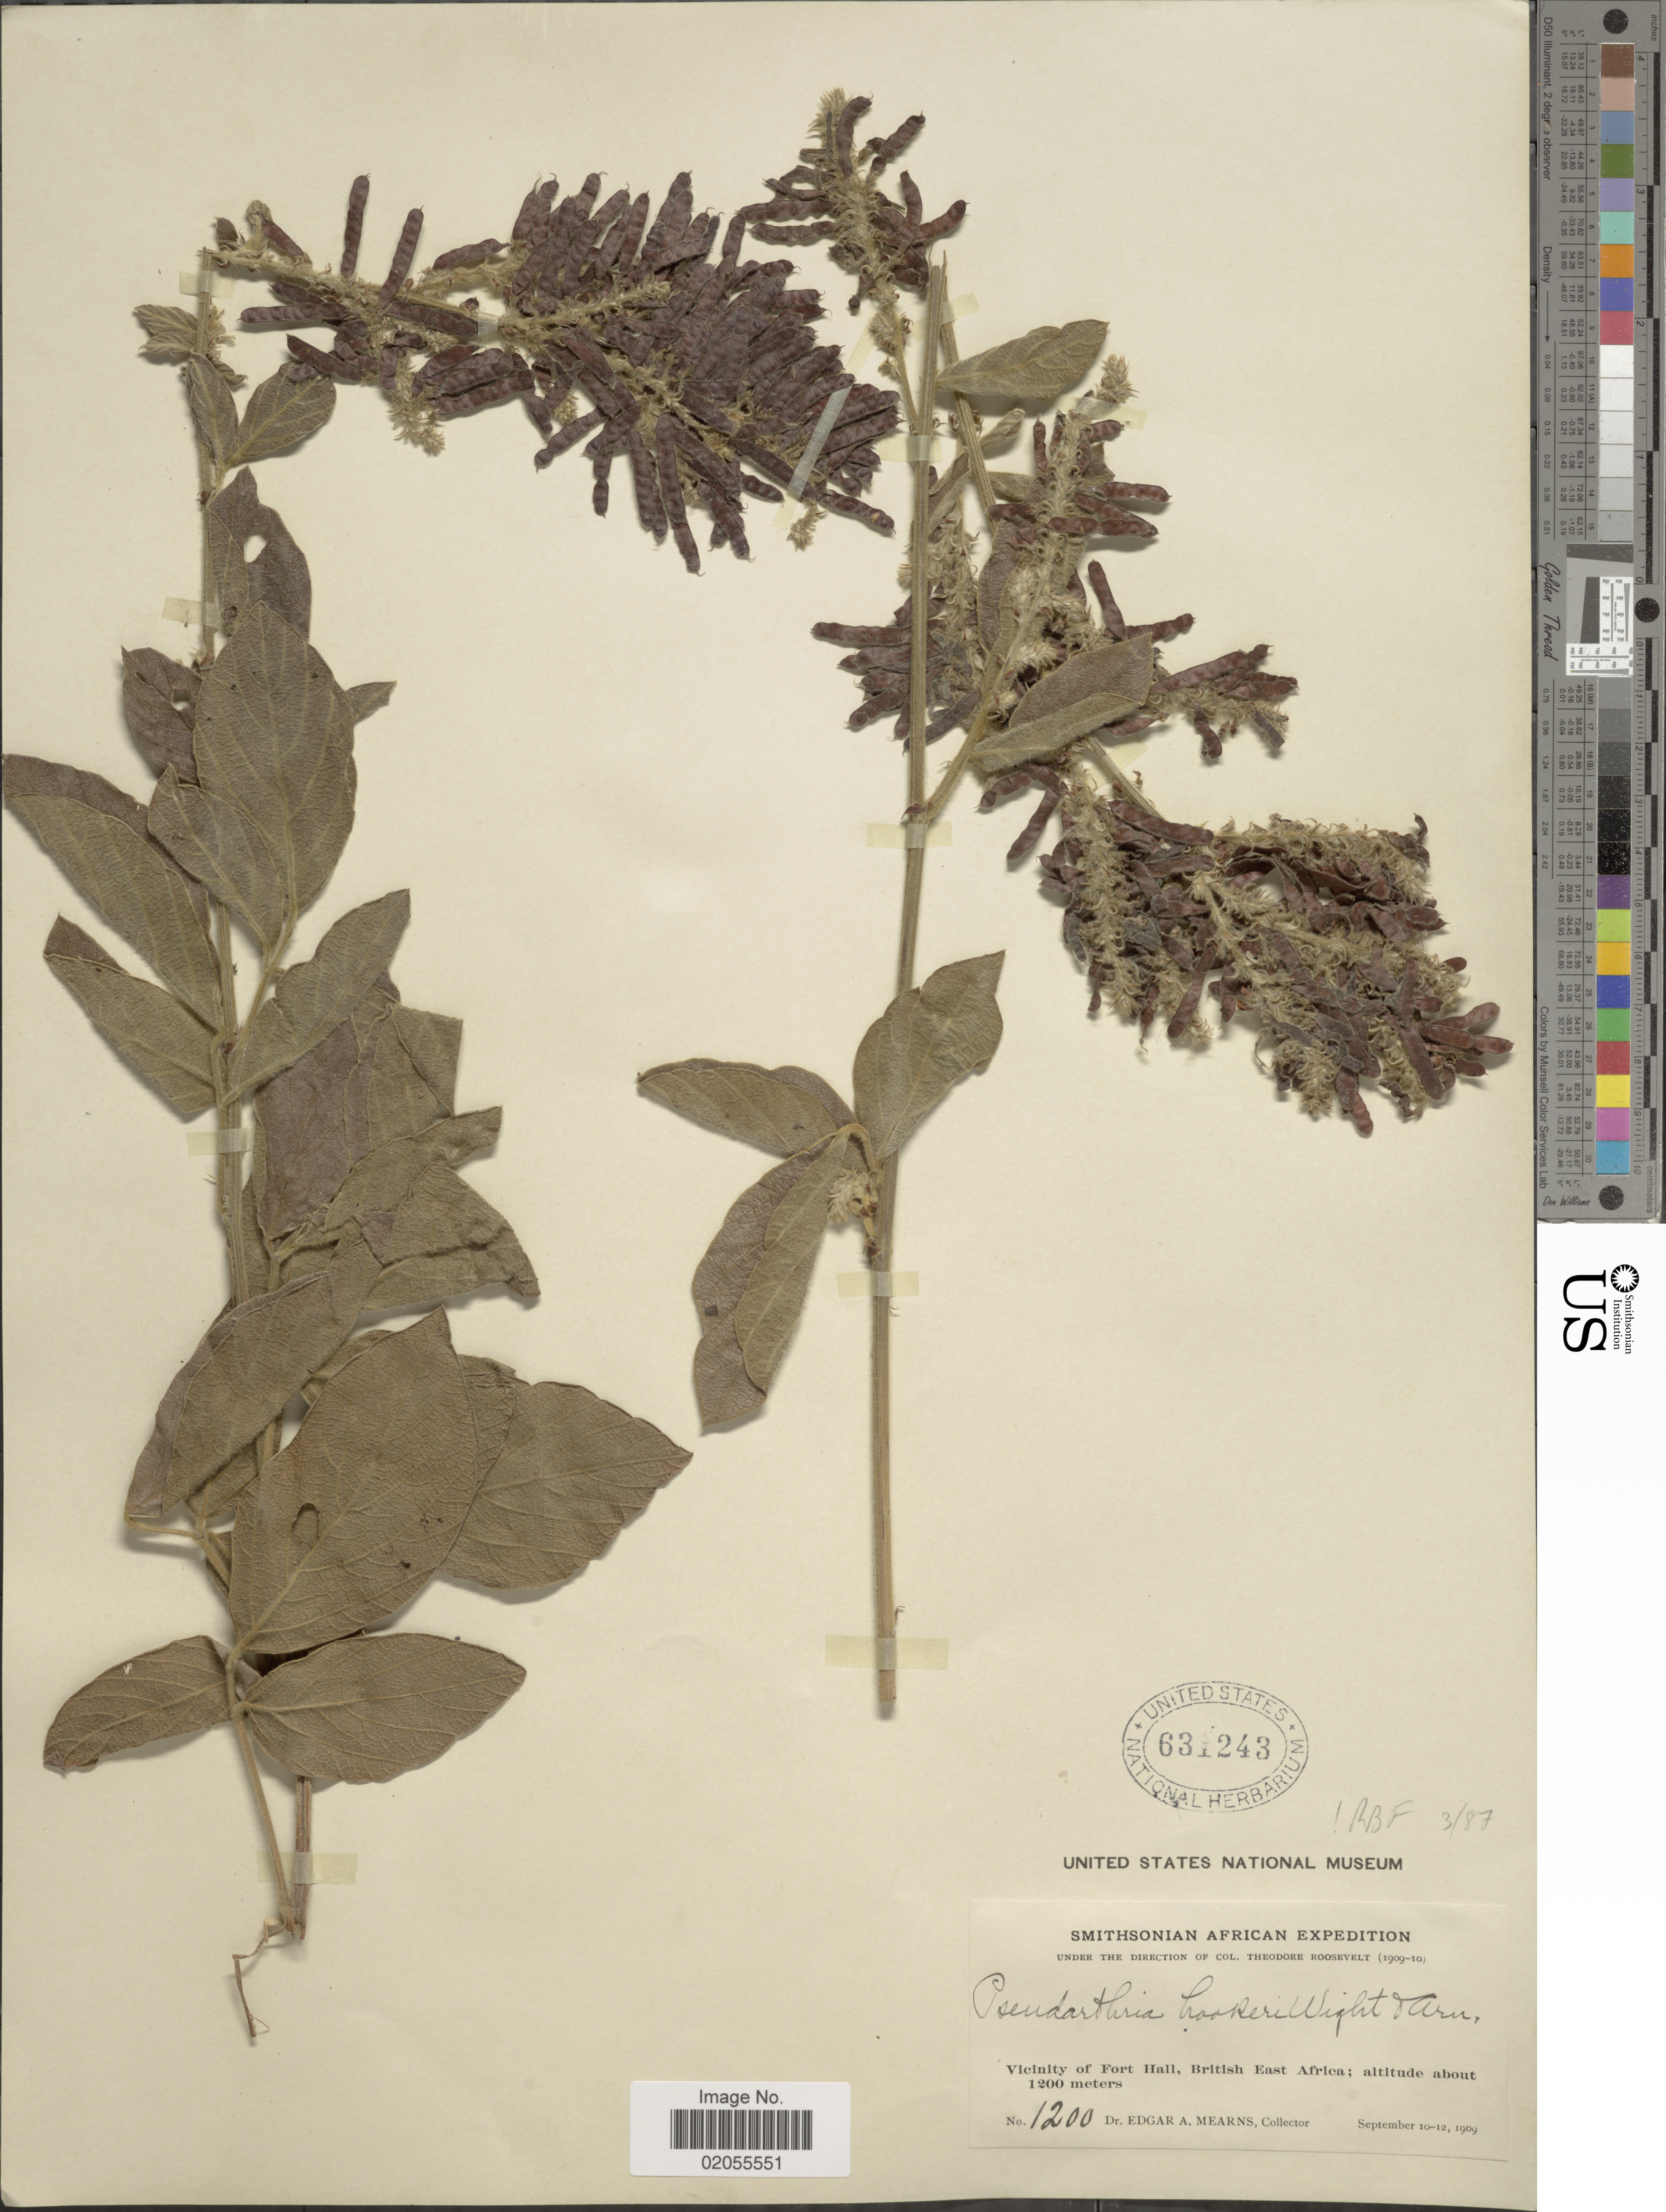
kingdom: Plantae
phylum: Tracheophyta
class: Magnoliopsida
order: Fabales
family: Fabaceae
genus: Pseudarthria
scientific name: Pseudarthria hookeri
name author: Wight & Arn.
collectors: E. A. Mearns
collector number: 1200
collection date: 1909-09-10/1909-09-12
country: Kenya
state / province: Murang'a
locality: Vicinity of Fort Hall, British East Africa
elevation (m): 1200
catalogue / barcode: US 631243